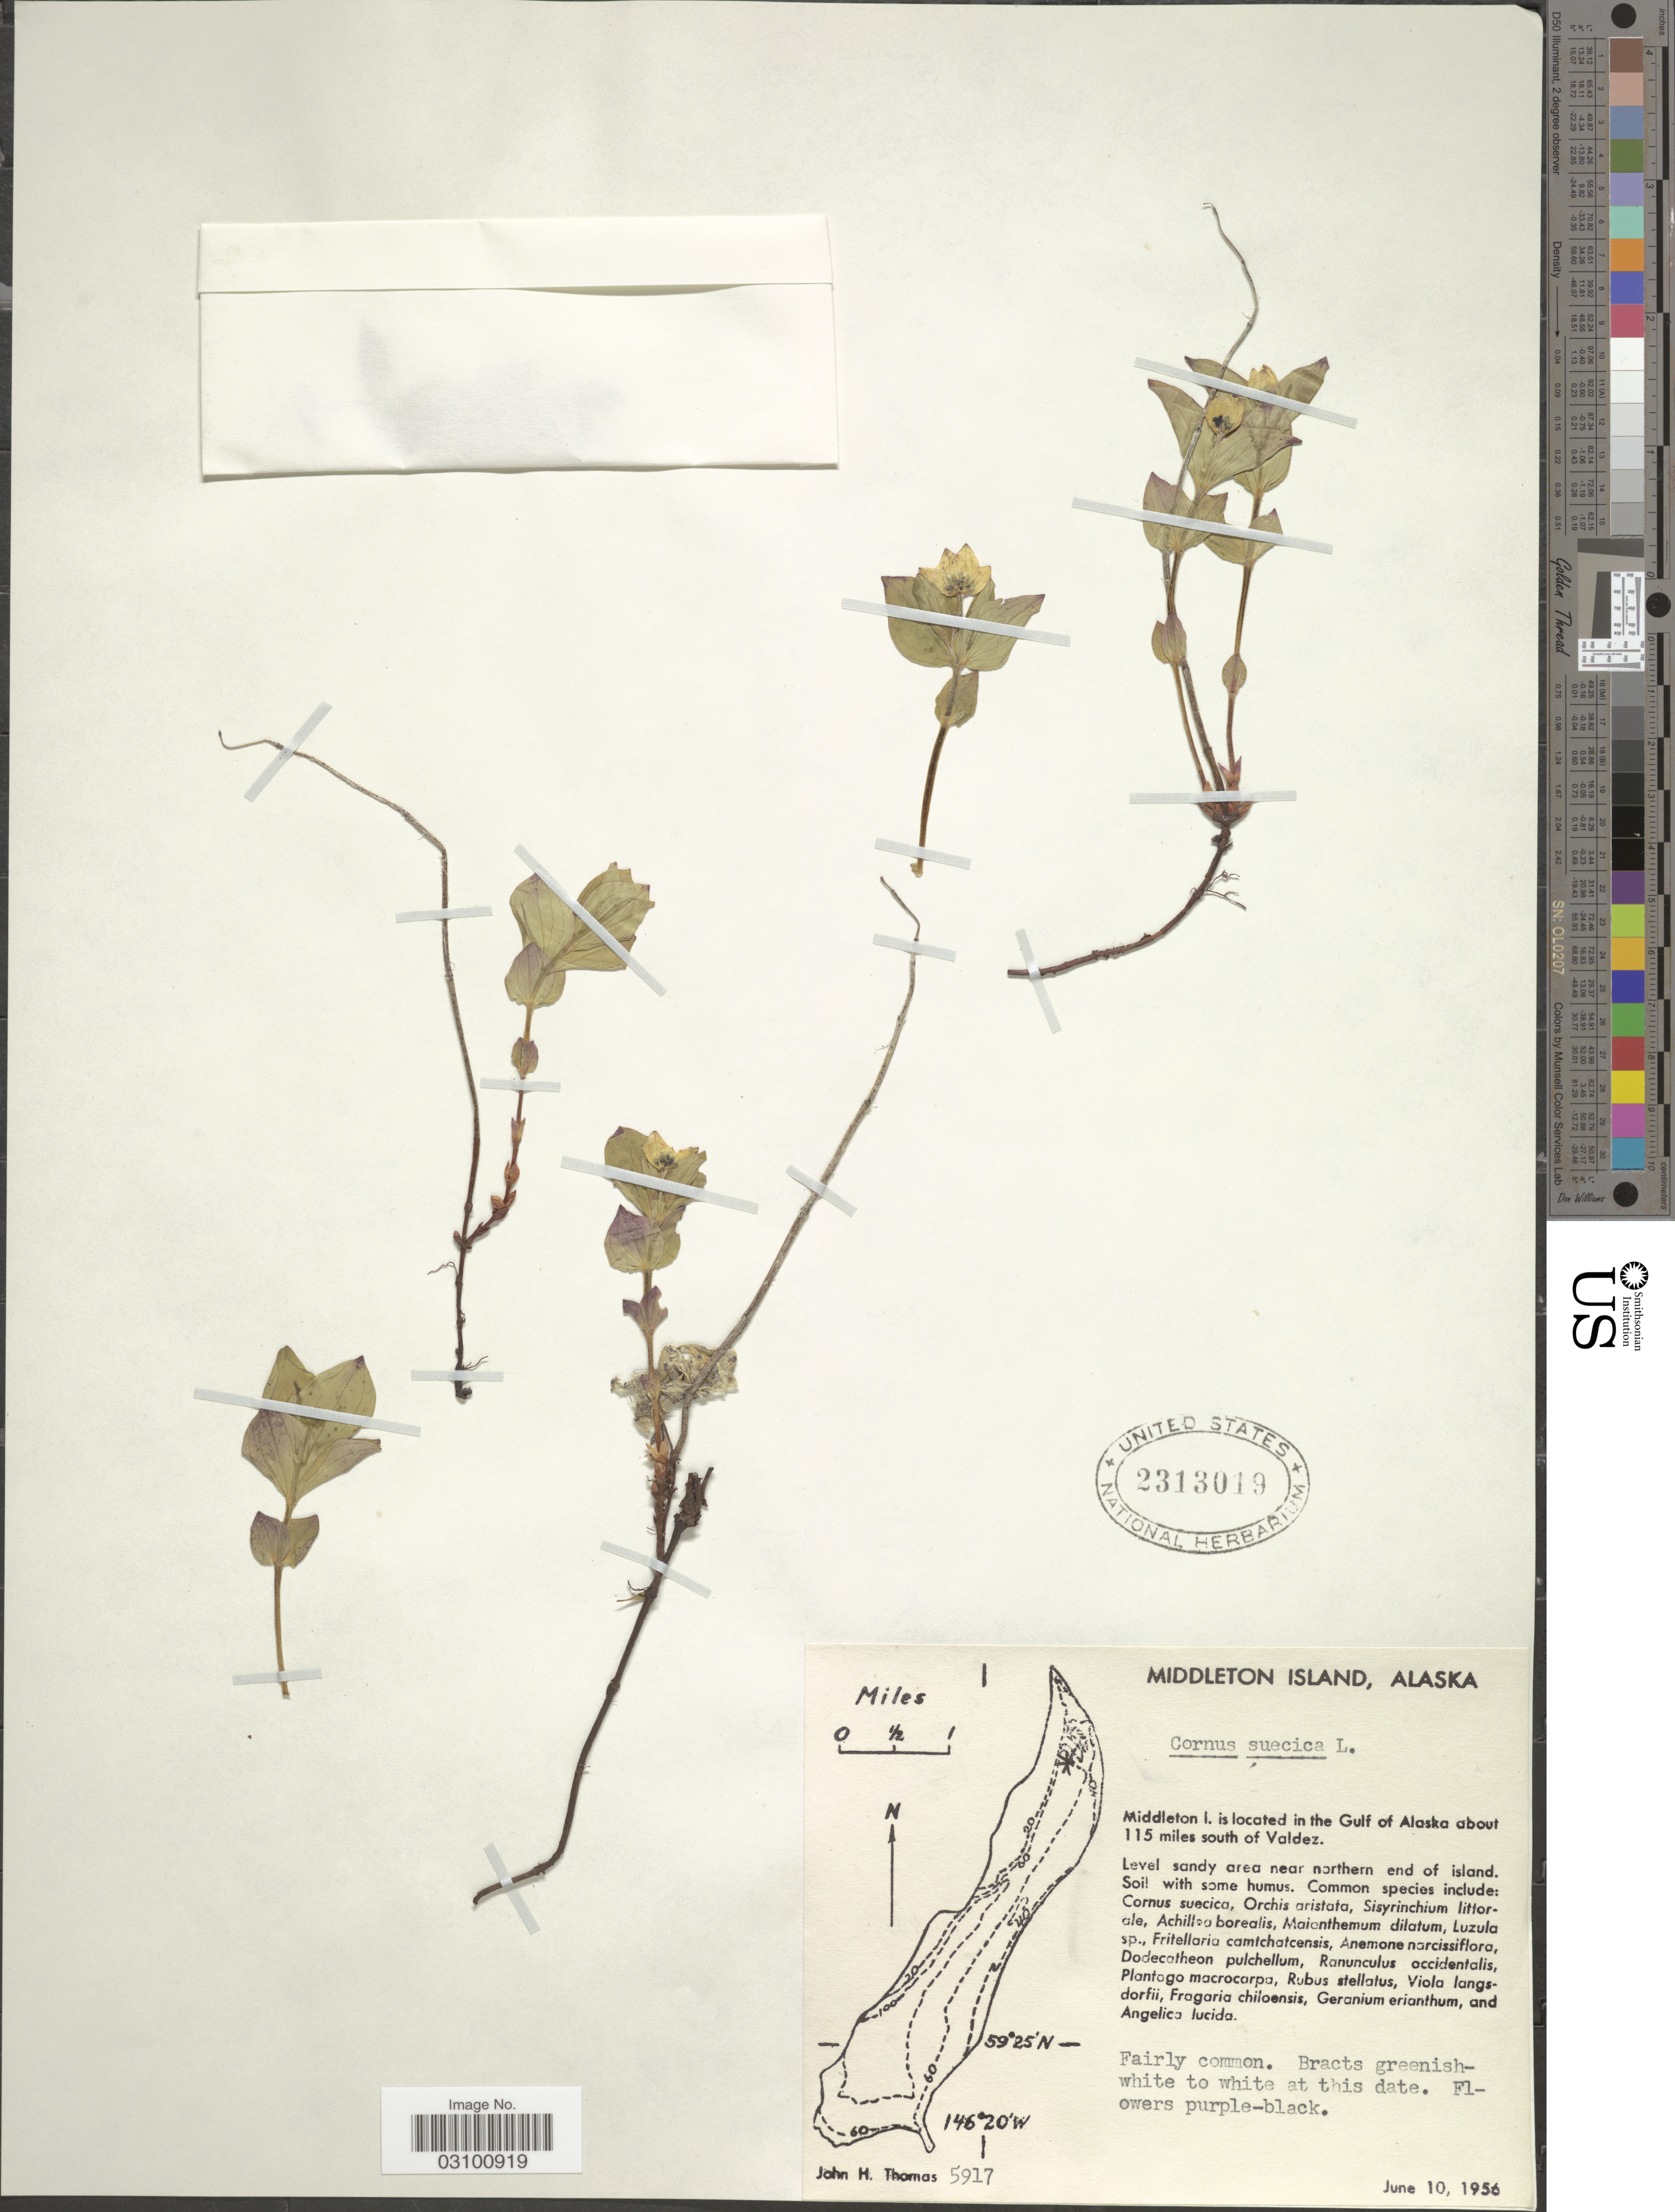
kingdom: Plantae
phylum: Tracheophyta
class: Magnoliopsida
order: Cornales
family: Cornaceae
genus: Cornus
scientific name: Cornus suecica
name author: L.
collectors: J. H. Thomas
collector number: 5917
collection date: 1956-06-10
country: United States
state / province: Alaska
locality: Middleton Island. Middleton I. is located in the Gulf of Alaska about 115 miles south of Valdez.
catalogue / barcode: US 2313019